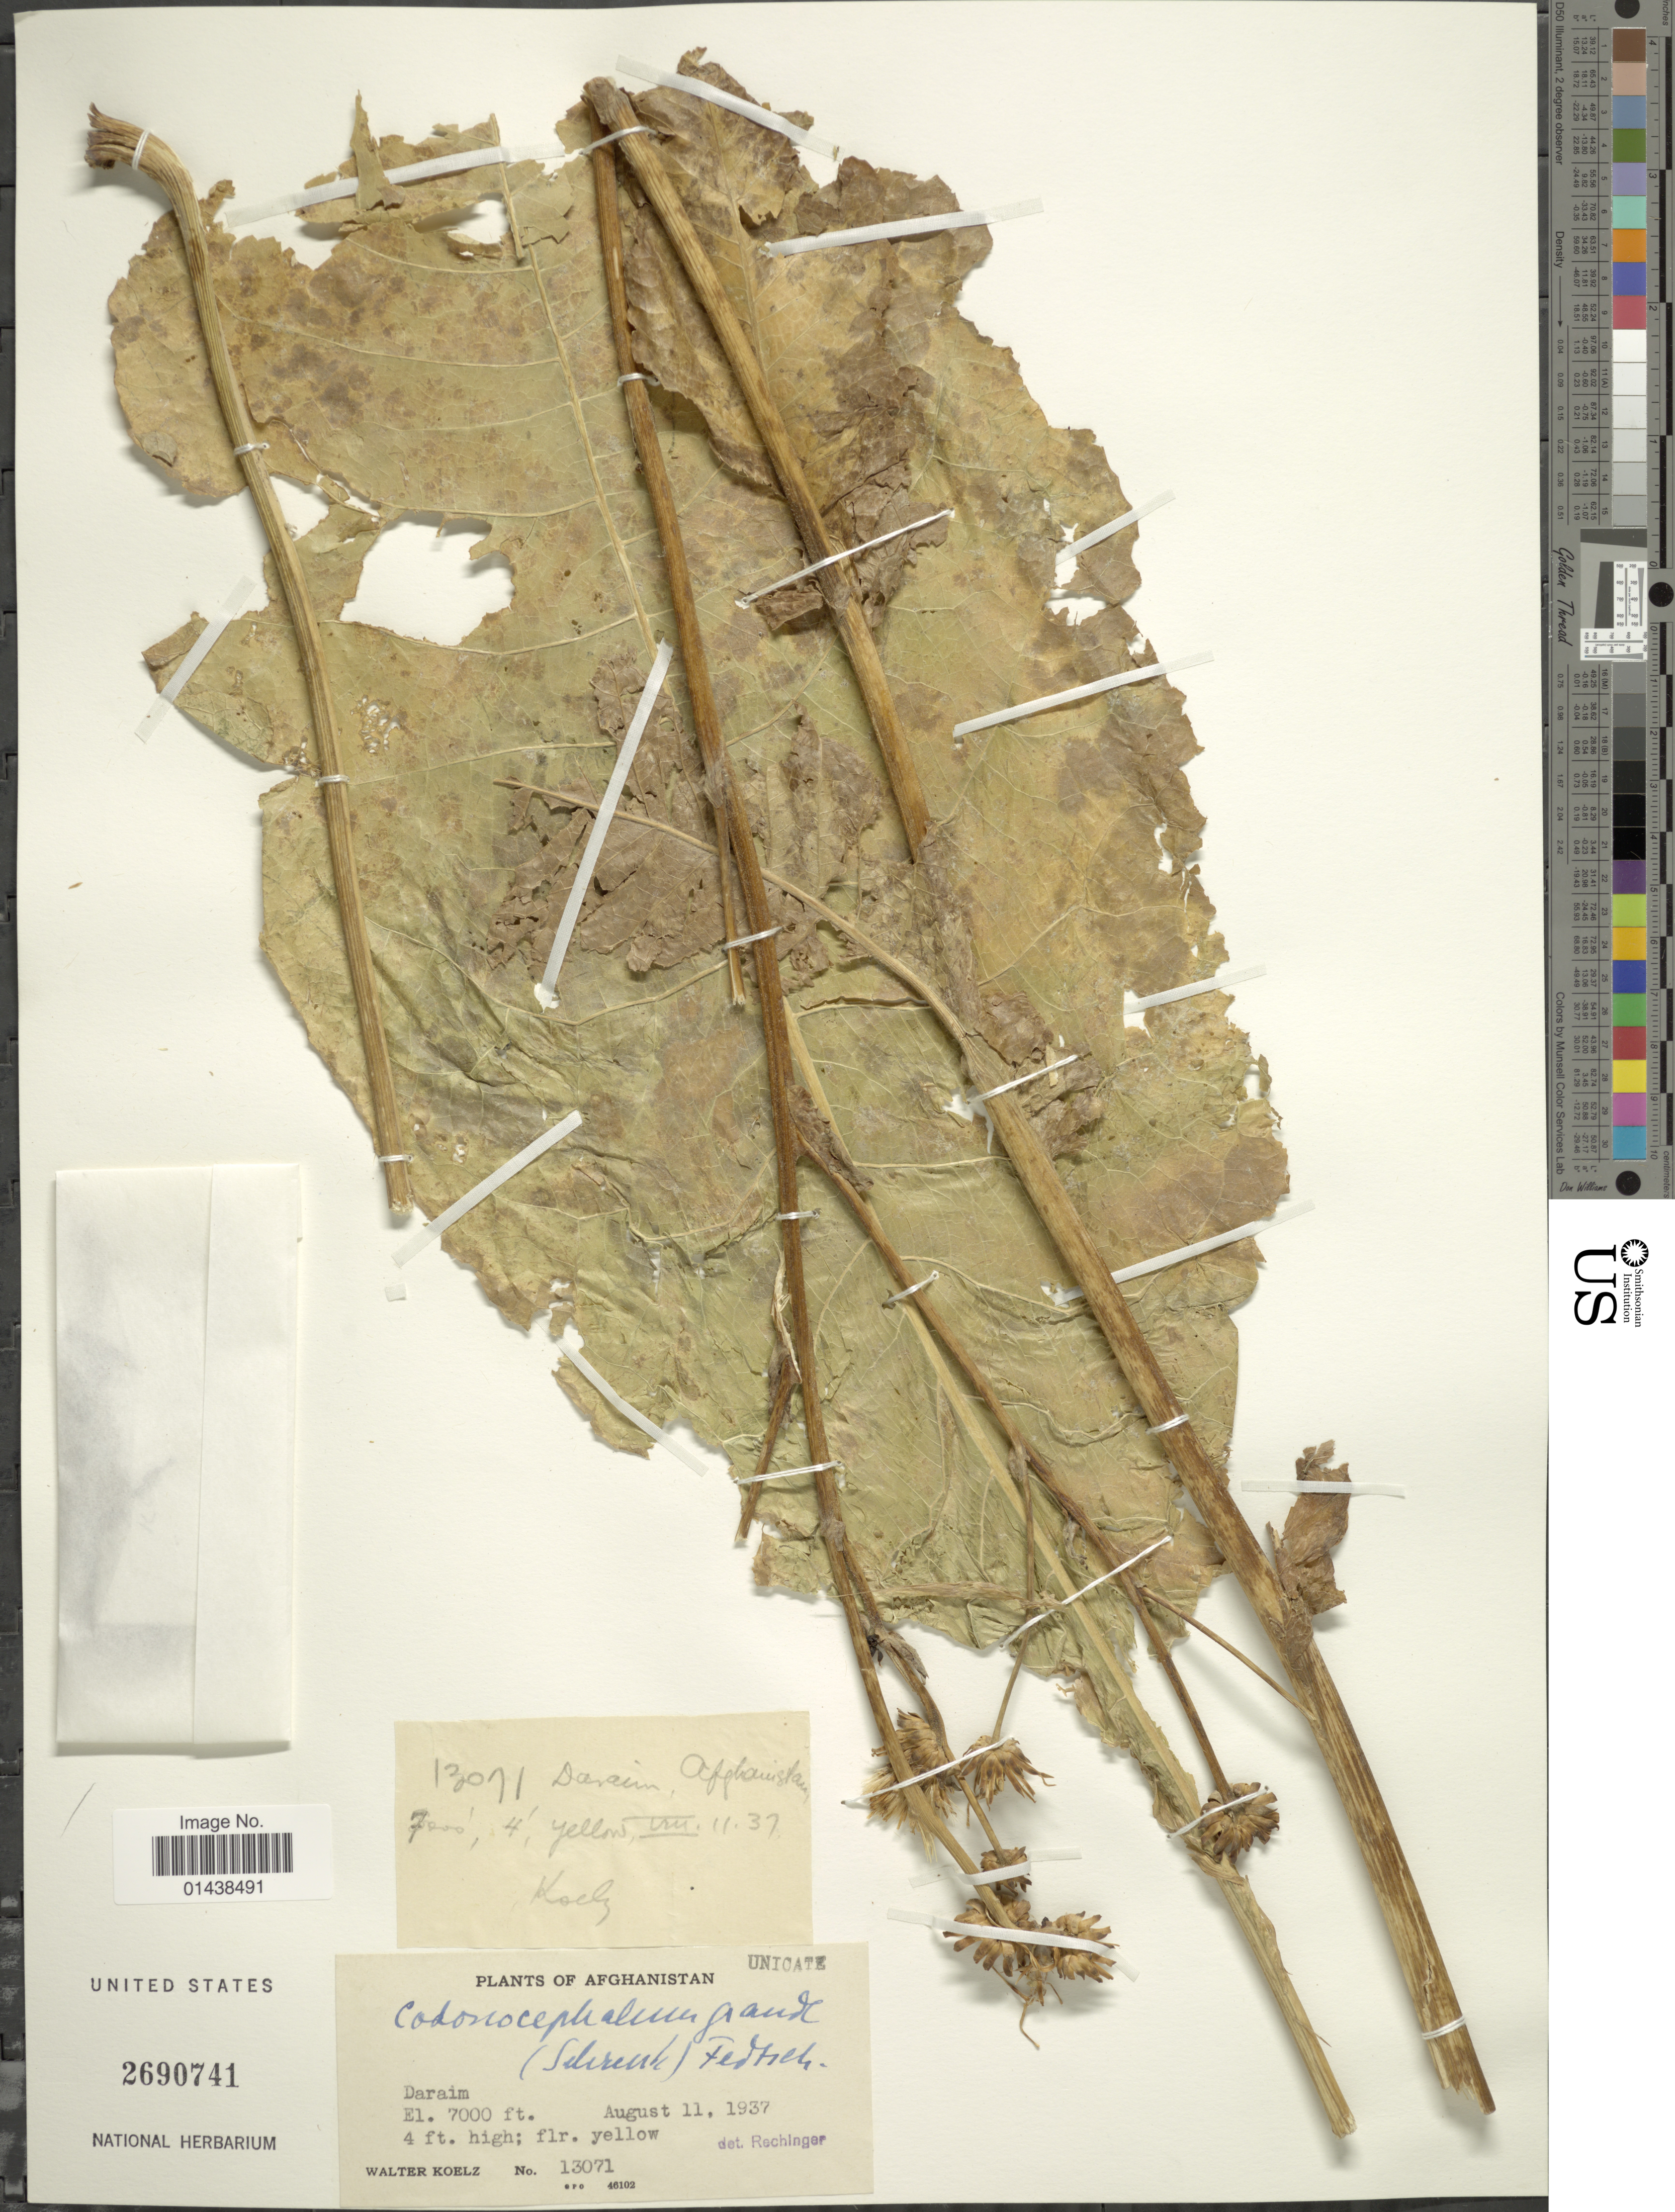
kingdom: Plantae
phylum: Tracheophyta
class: Magnoliopsida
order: Asterales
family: Asteraceae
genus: Codonocephalum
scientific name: Codonocephalum grande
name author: (Schrenk ex Fisch. & C.A. Mey.) B. Fedtsch.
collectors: W. N. Koelz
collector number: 13071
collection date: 1937-08-11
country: Afghanistan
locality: Daraim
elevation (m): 2134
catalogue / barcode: US 2690741